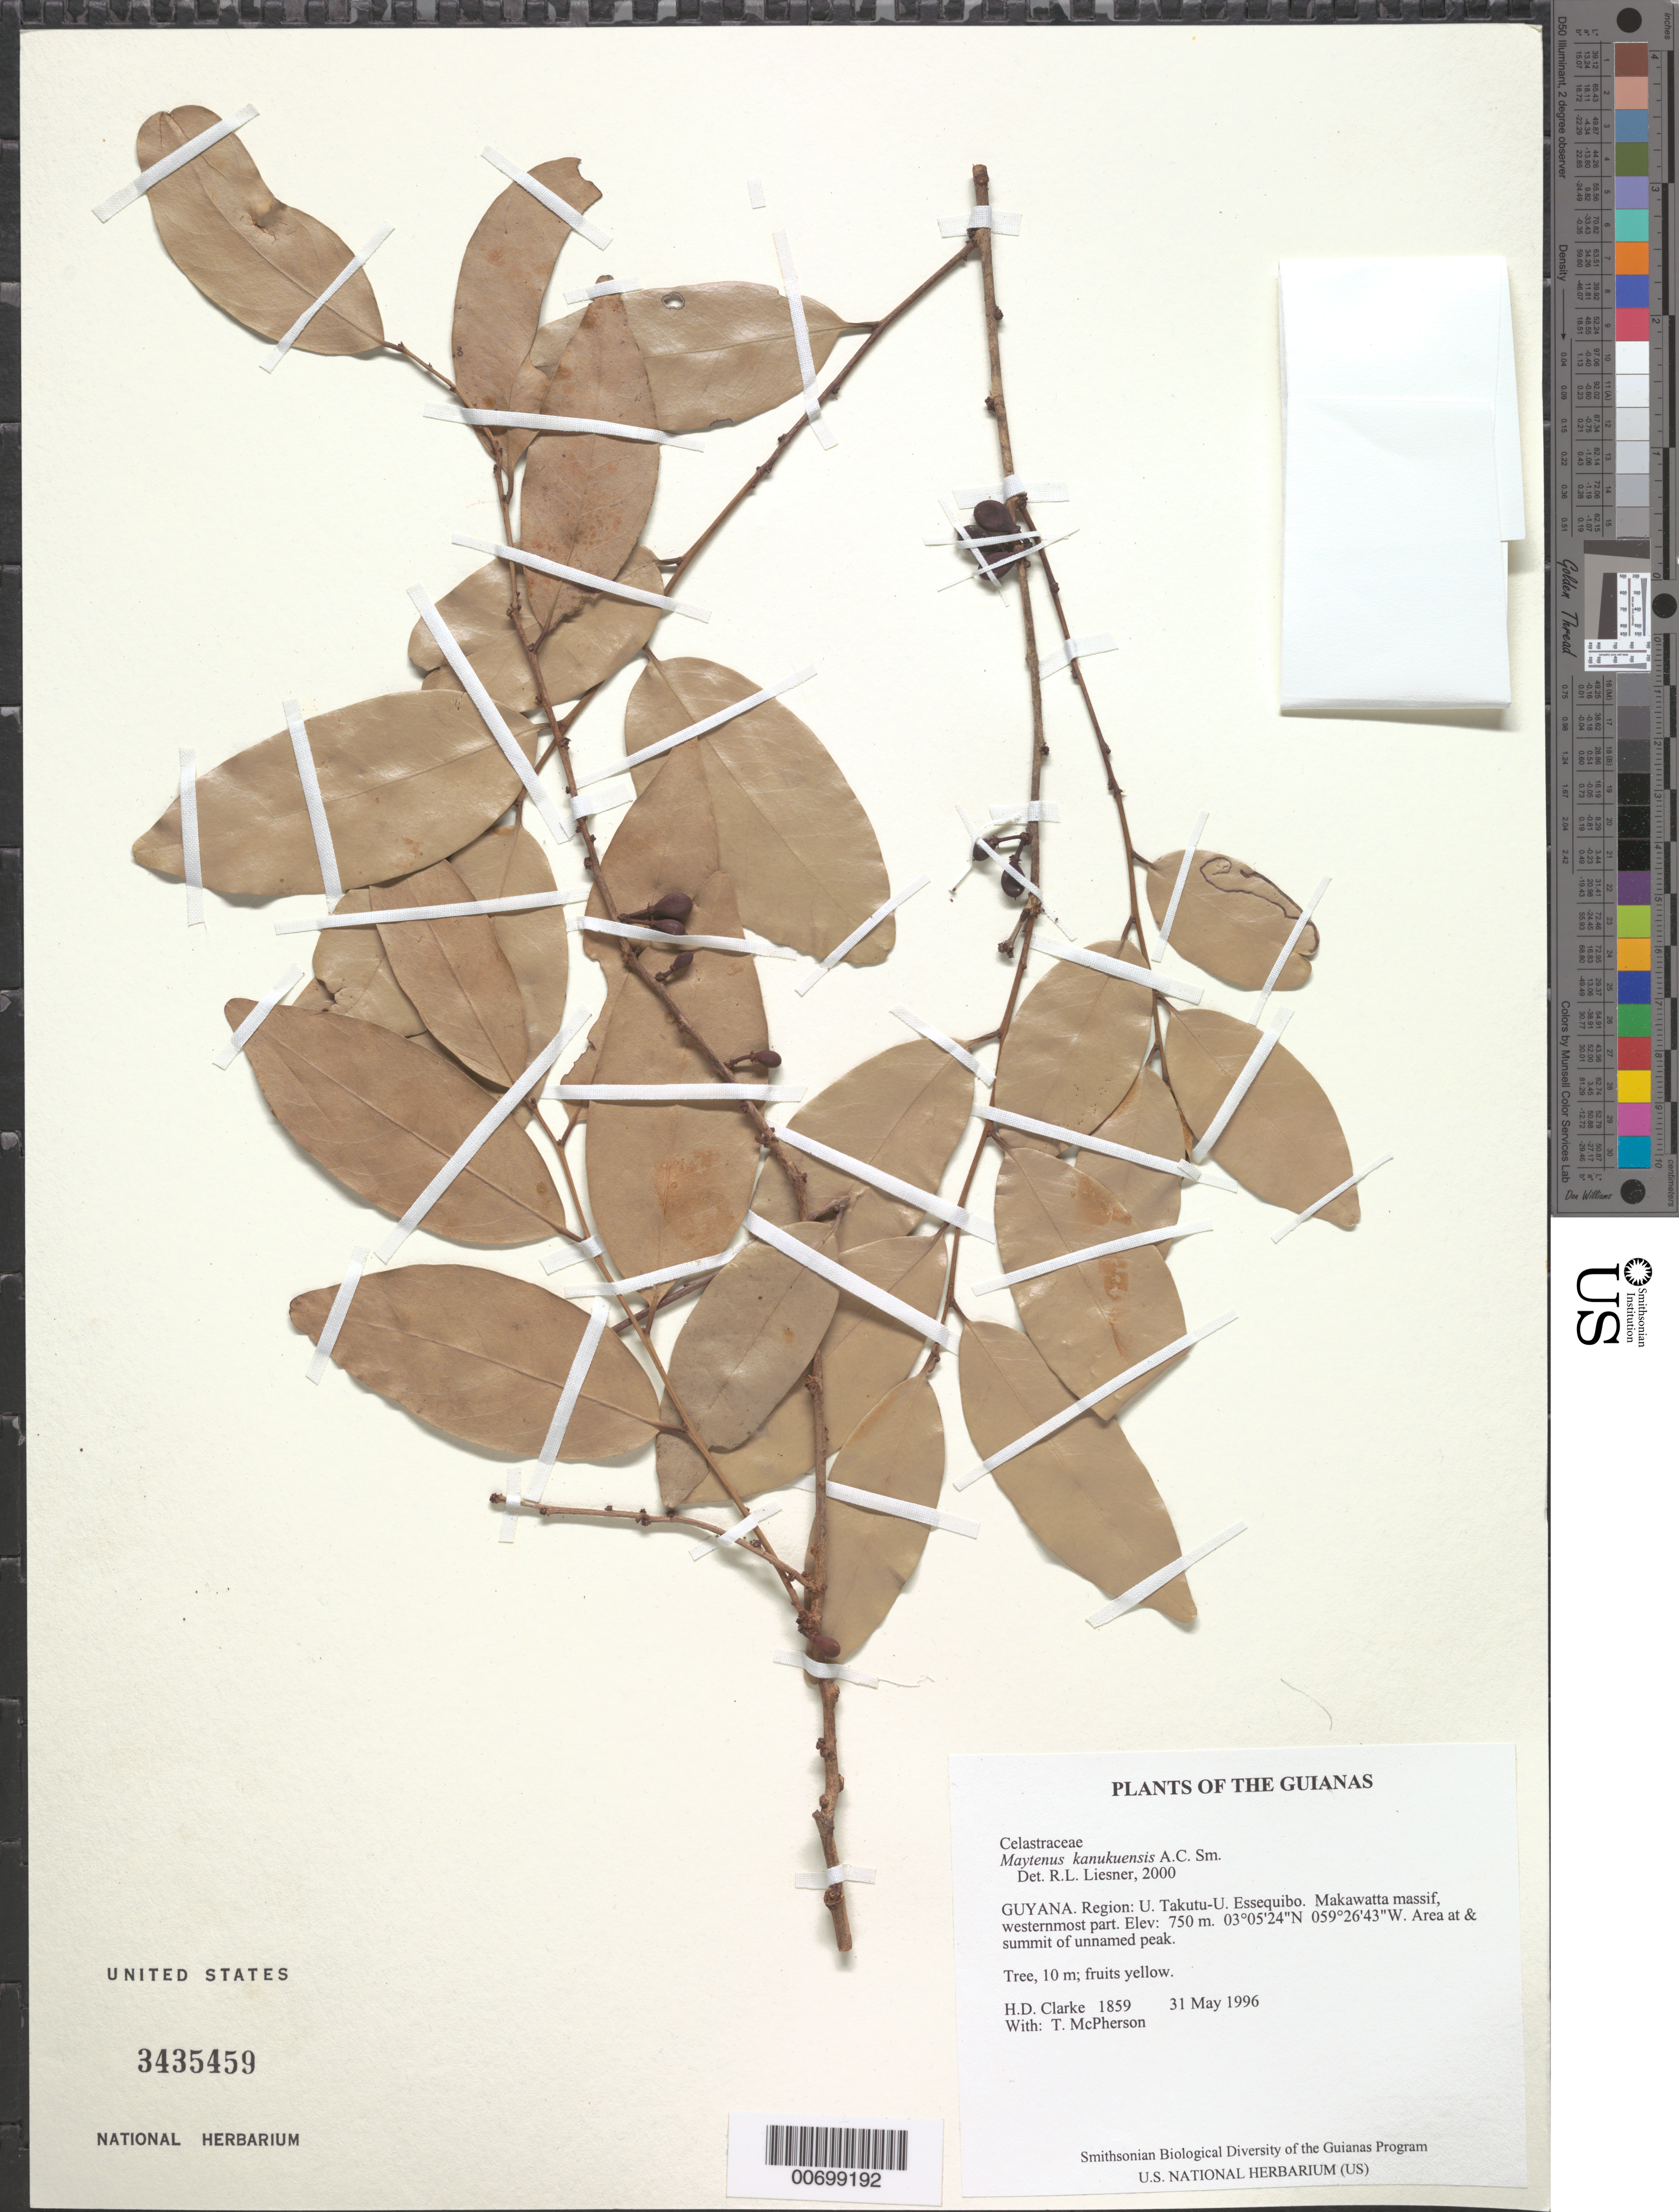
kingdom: Plantae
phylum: Tracheophyta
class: Magnoliopsida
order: Myrtales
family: Vochysiaceae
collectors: H. D. Clarke & T. McPherson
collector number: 1860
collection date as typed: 31 May 1996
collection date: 1996-05-31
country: Guyana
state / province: U. Takutu-U. Essequibo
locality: Makawatta massif, westernmost part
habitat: Area at & summit of unnamed peak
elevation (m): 250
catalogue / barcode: US 3435459